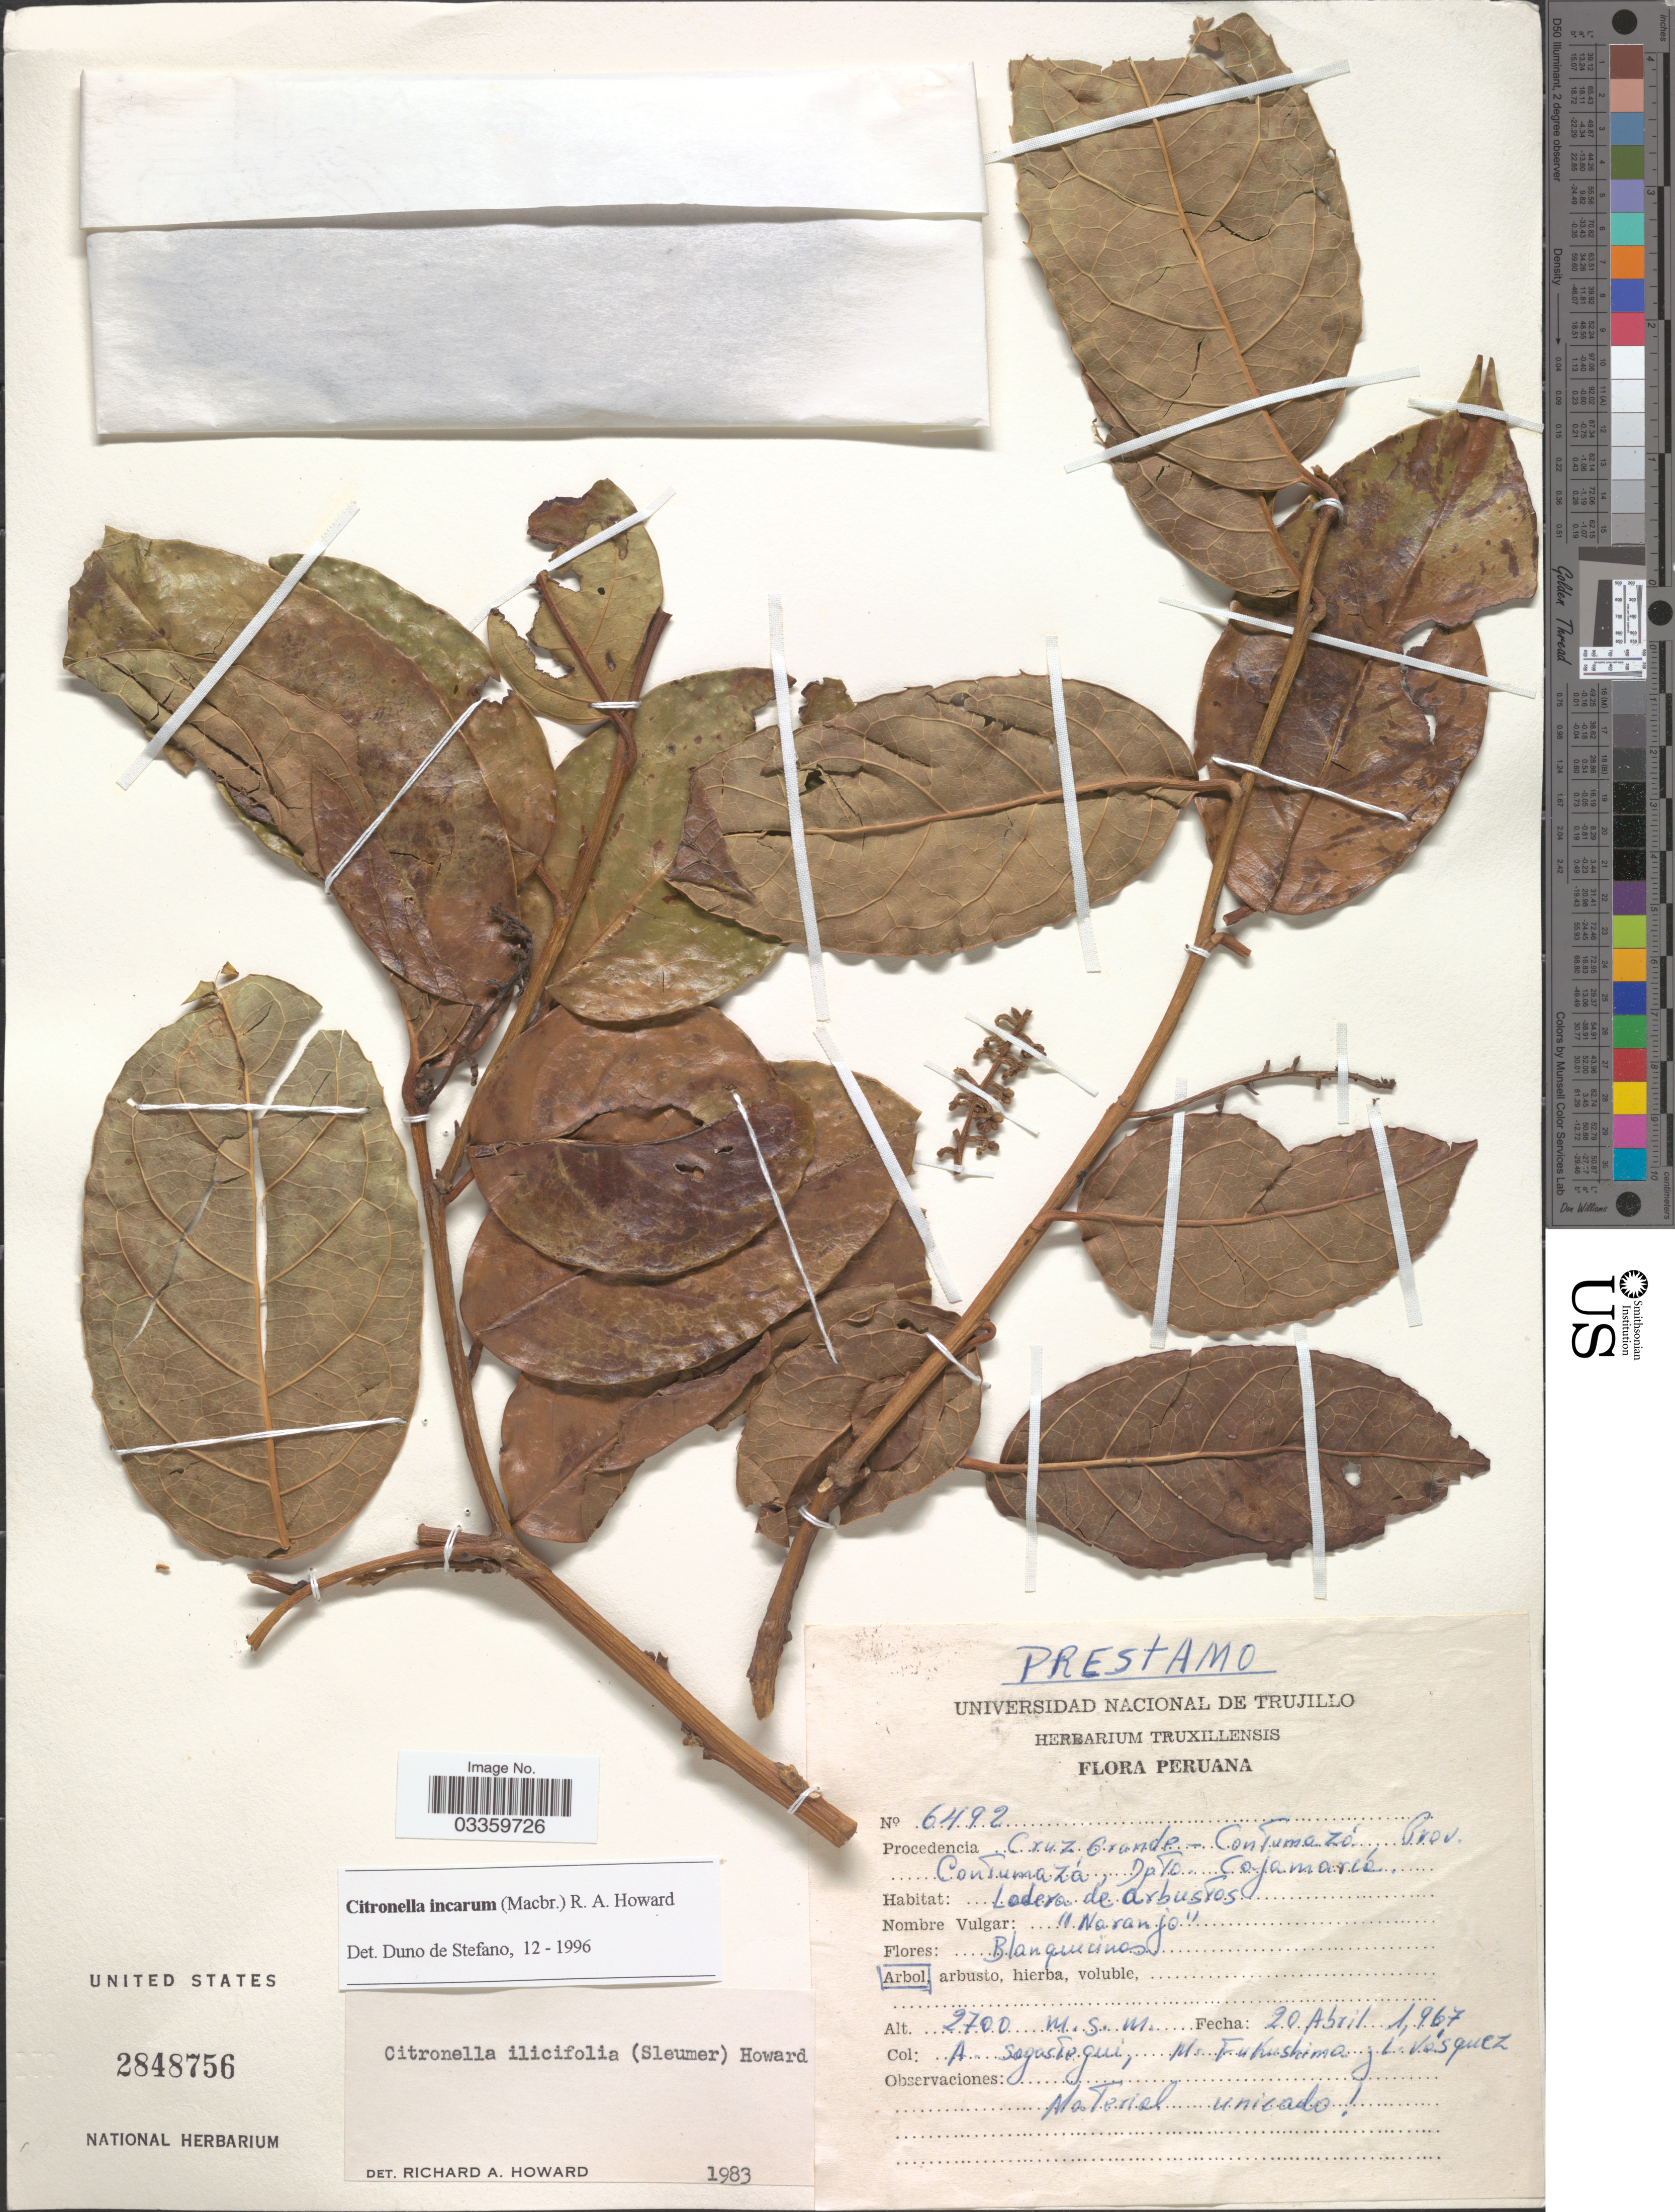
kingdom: Plantae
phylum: Tracheophyta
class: Magnoliopsida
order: Cardiopteridales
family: Cardiopteridaceae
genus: Citronella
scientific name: Citronella incarum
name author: (J.F. Macbr.) R.A. Howard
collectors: A. Sagastegui, M. Fukushima & L. Vasquez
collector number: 6492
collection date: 1967-04-20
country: Peru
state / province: Cajamarca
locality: Cruz Grande - Contumazá, Prov. Contumazá, Dpto. Cajamarca.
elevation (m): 2700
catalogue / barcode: US 2848756